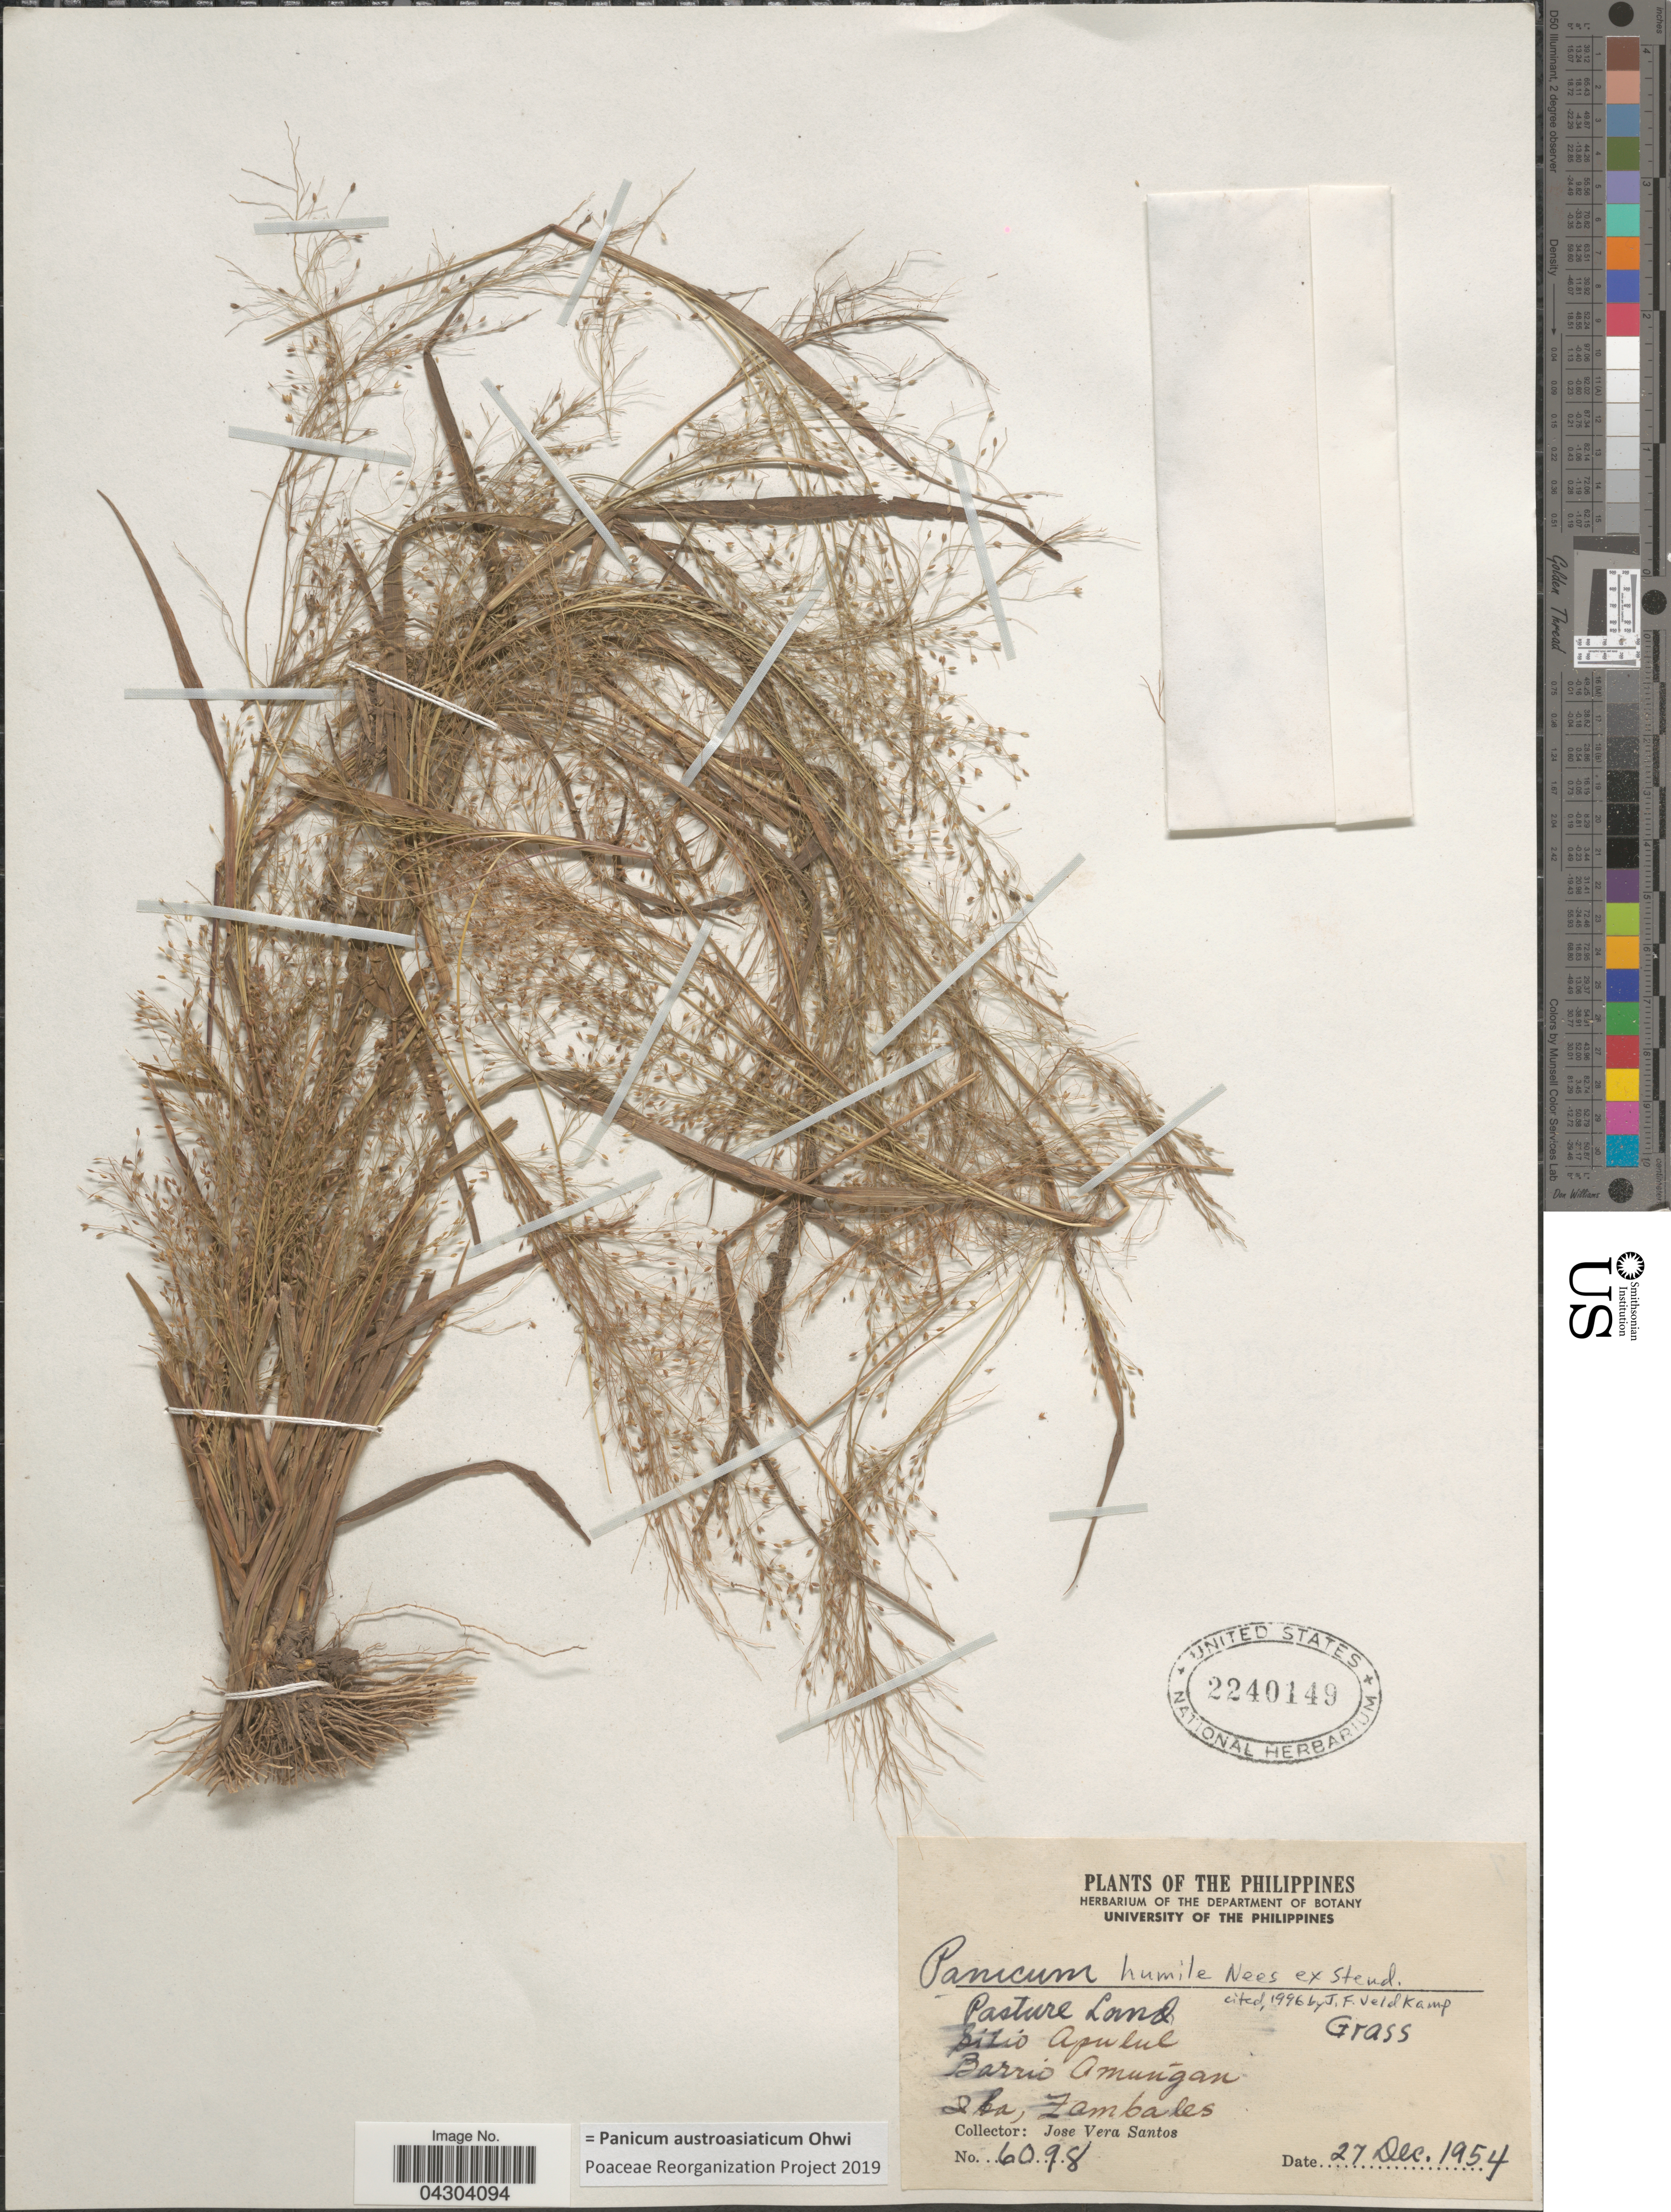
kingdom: Plantae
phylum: Tracheophyta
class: Liliopsida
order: Poales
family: Poaceae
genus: Panicum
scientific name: Panicum austroasiaticum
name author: Ohwi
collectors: J. Vera Santos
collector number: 6098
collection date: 1954-12-27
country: Philippines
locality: Sitio Apulul. Barrio Amungan. Iba, Zambales.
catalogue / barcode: US 2240149